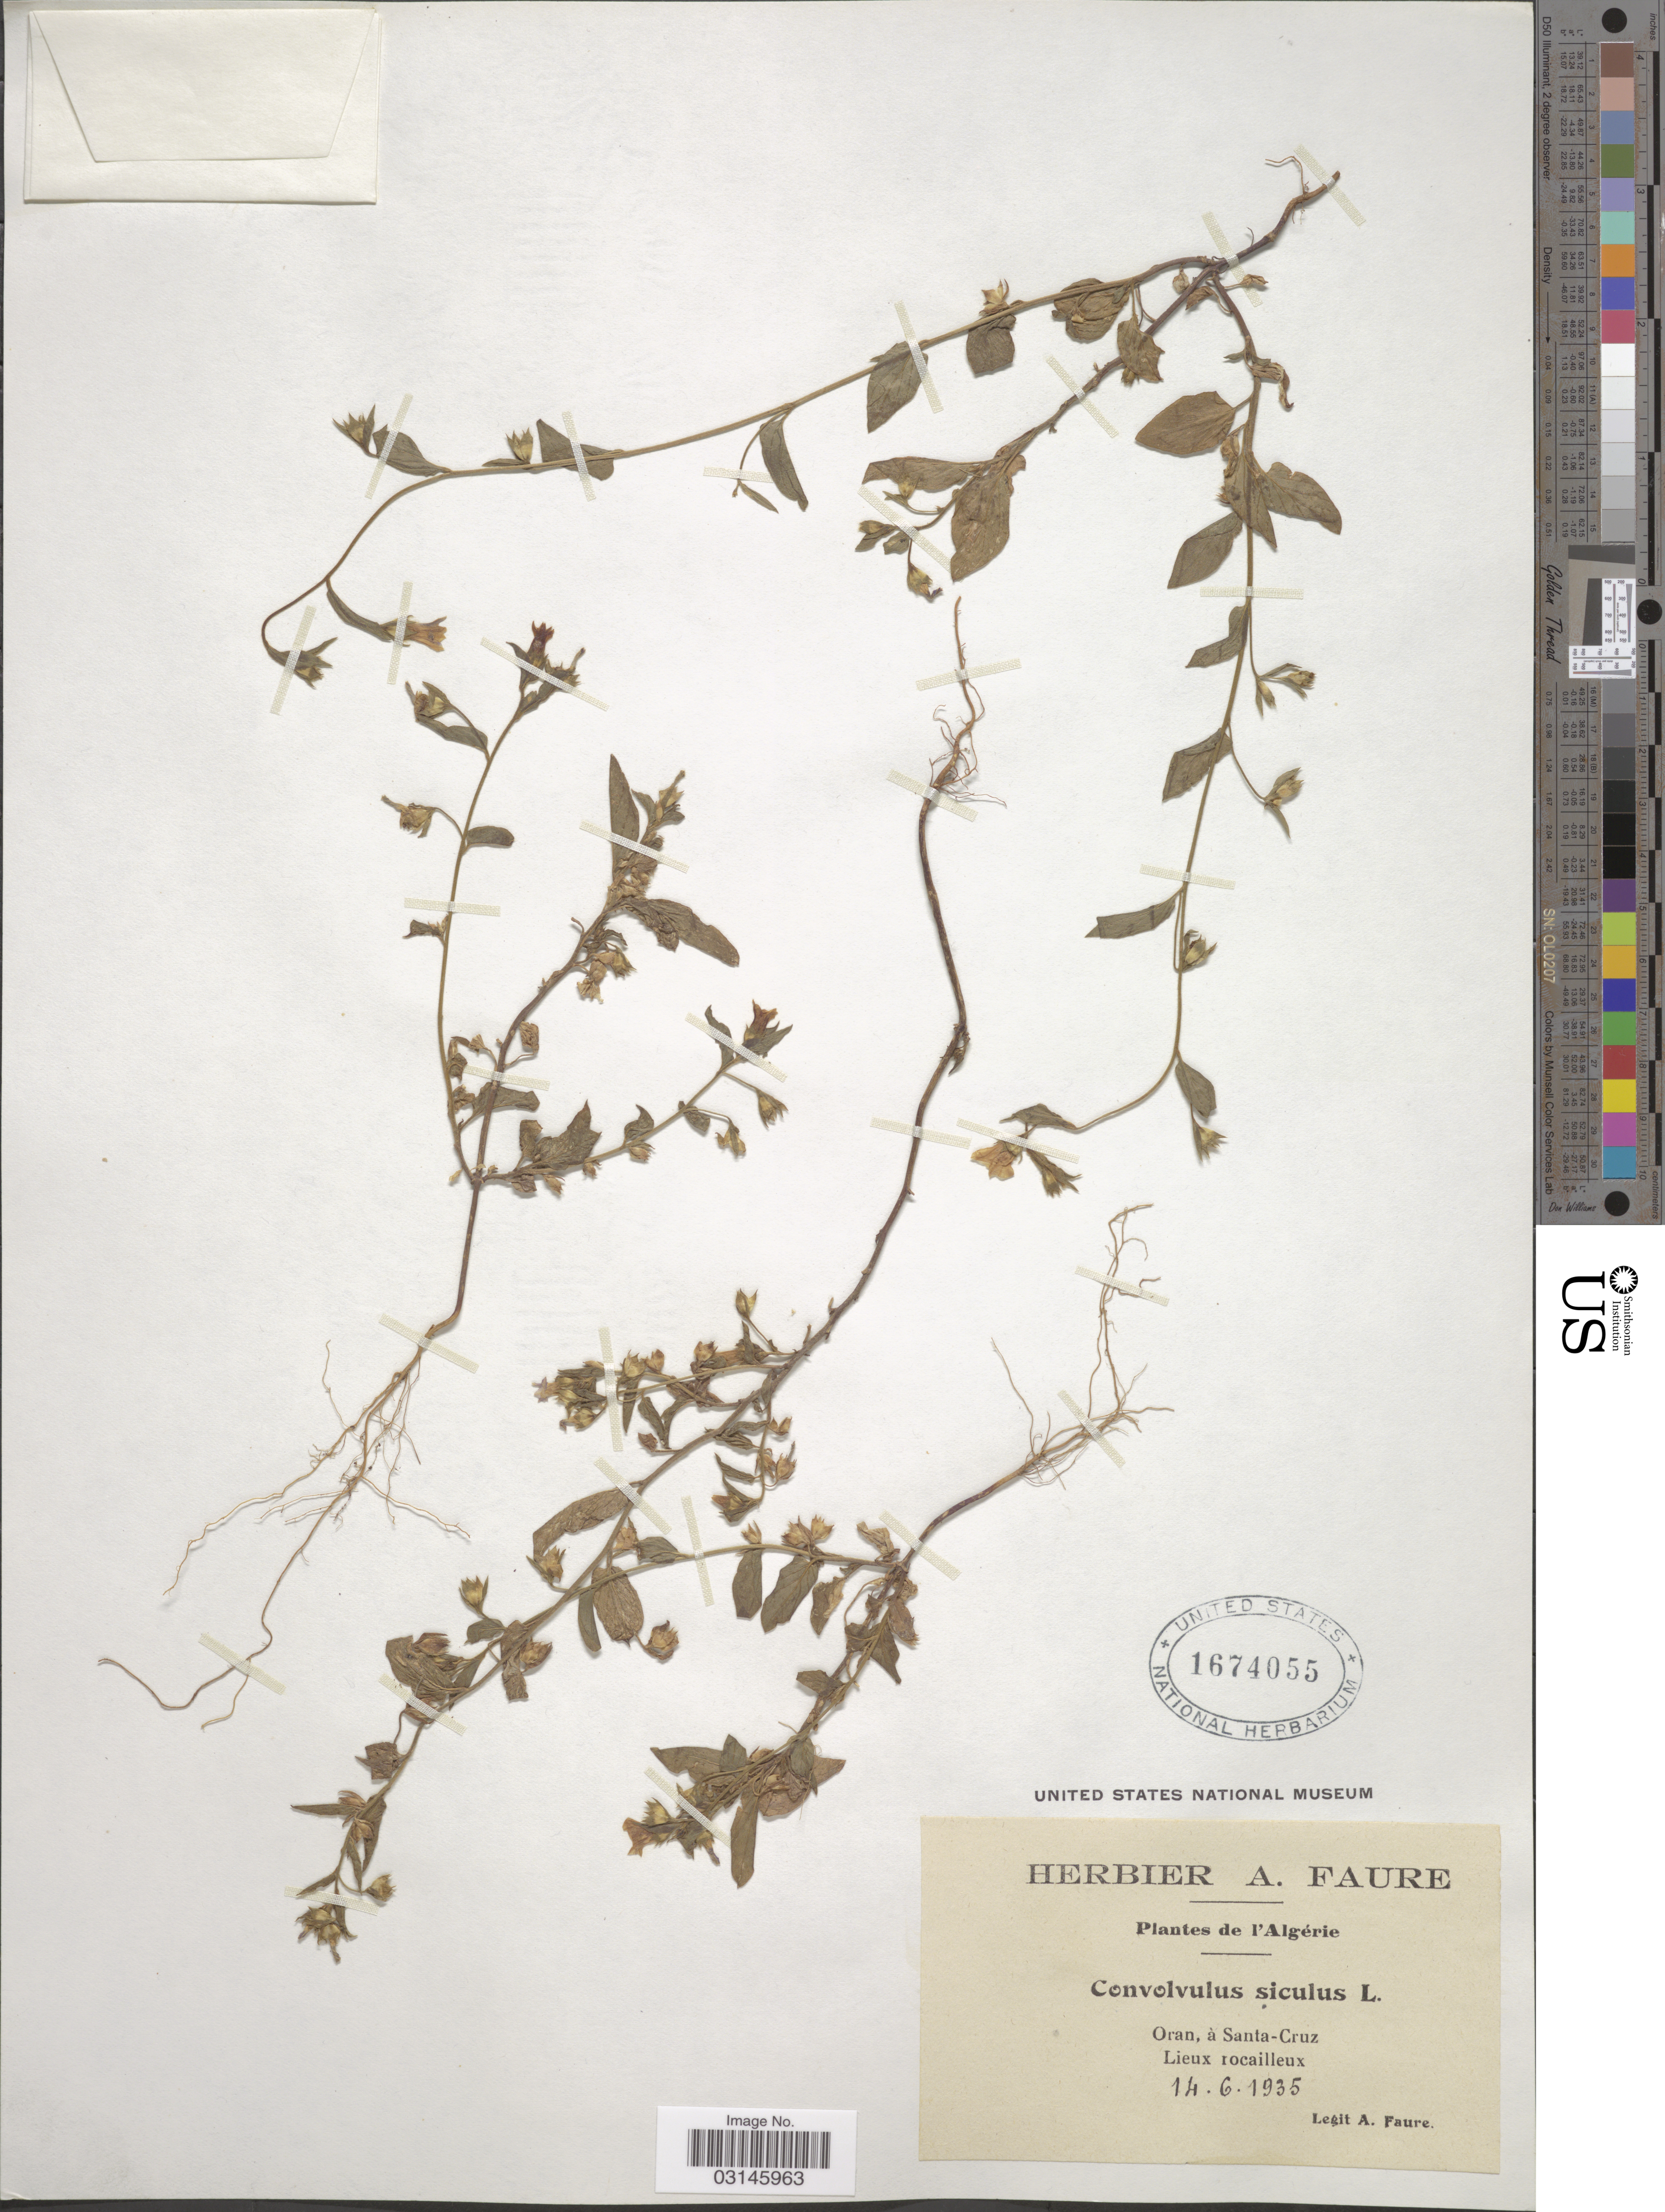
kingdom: Plantae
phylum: Tracheophyta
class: Magnoliopsida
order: Solanales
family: Convolvulaceae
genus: Convolvulus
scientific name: Convolvulus siculus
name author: L.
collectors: A. Faure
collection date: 1935-06-14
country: Algeria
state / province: Oran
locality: Oran, à Santa-Cruz.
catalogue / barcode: US 1674055